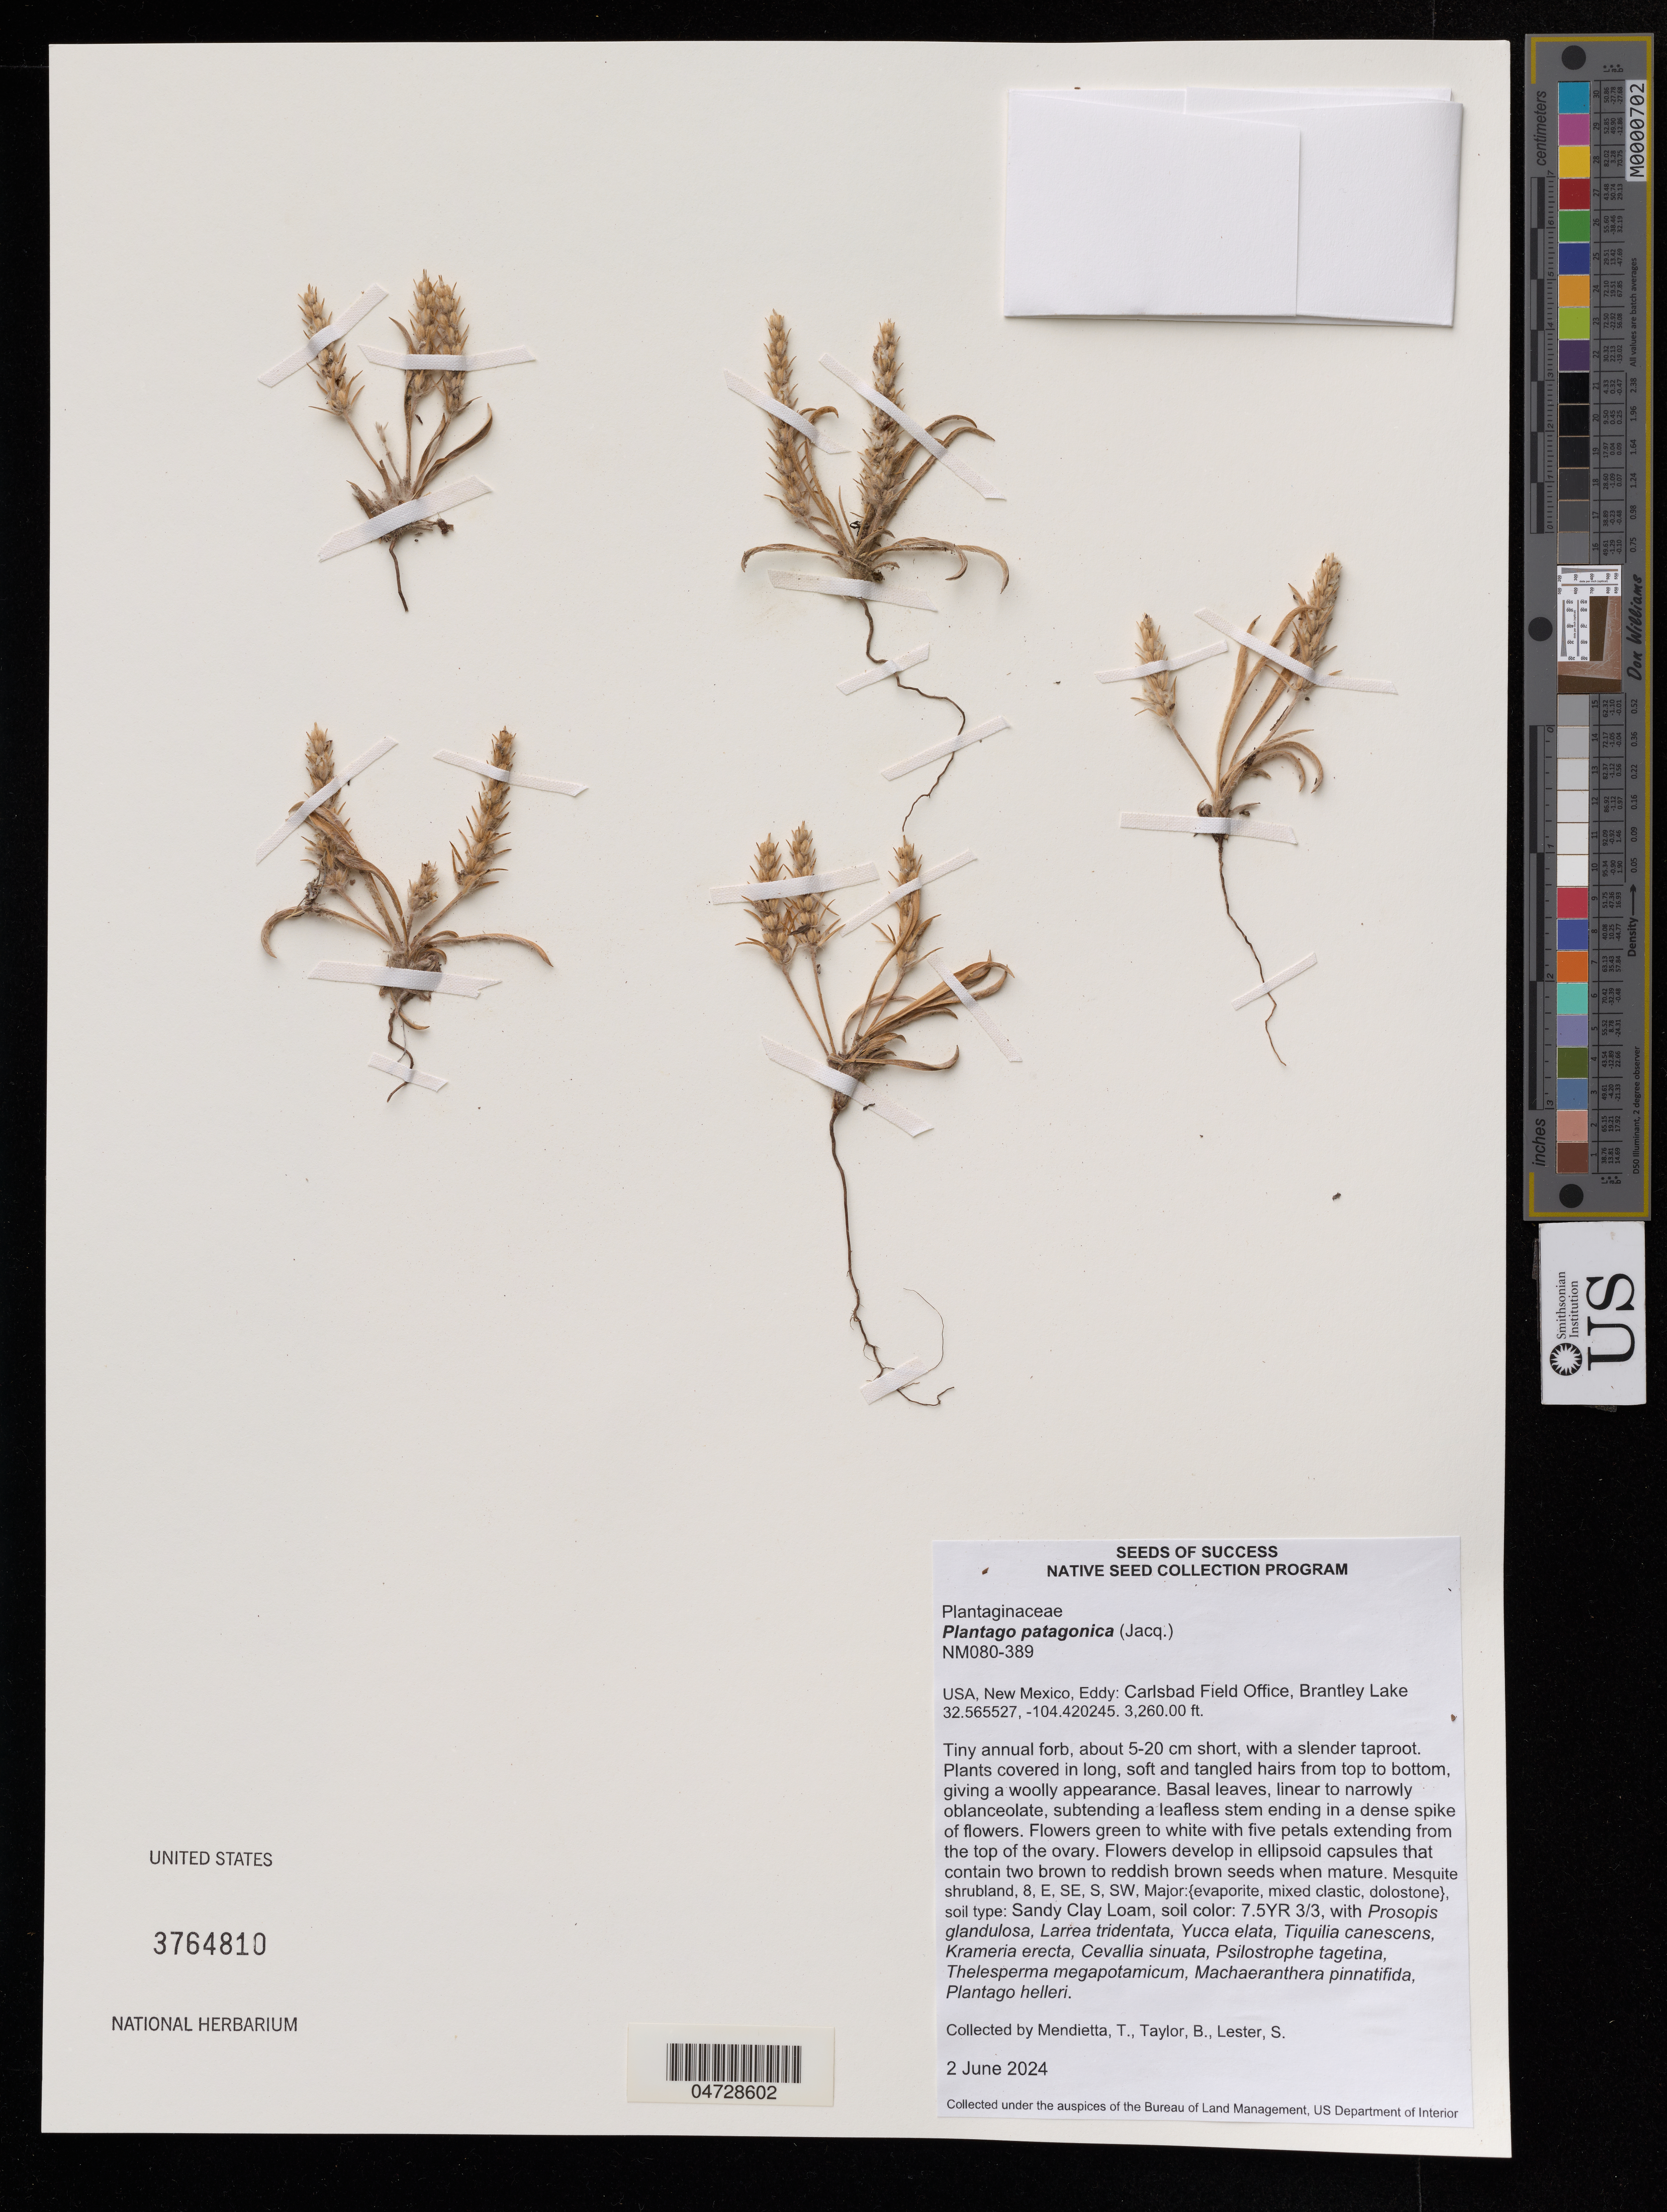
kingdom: Plantae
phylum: Tracheophyta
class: Magnoliopsida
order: Lamiales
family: Plantaginaceae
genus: Plantago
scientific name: Plantago patagonica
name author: Jacq.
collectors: T. Mendietta & B. Taylor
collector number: NM080-839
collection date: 2024-06-02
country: United States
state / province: New Mexico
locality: Eddy: Carslbad Field Office, Brantley Lake.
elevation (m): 994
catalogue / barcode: US 37644810